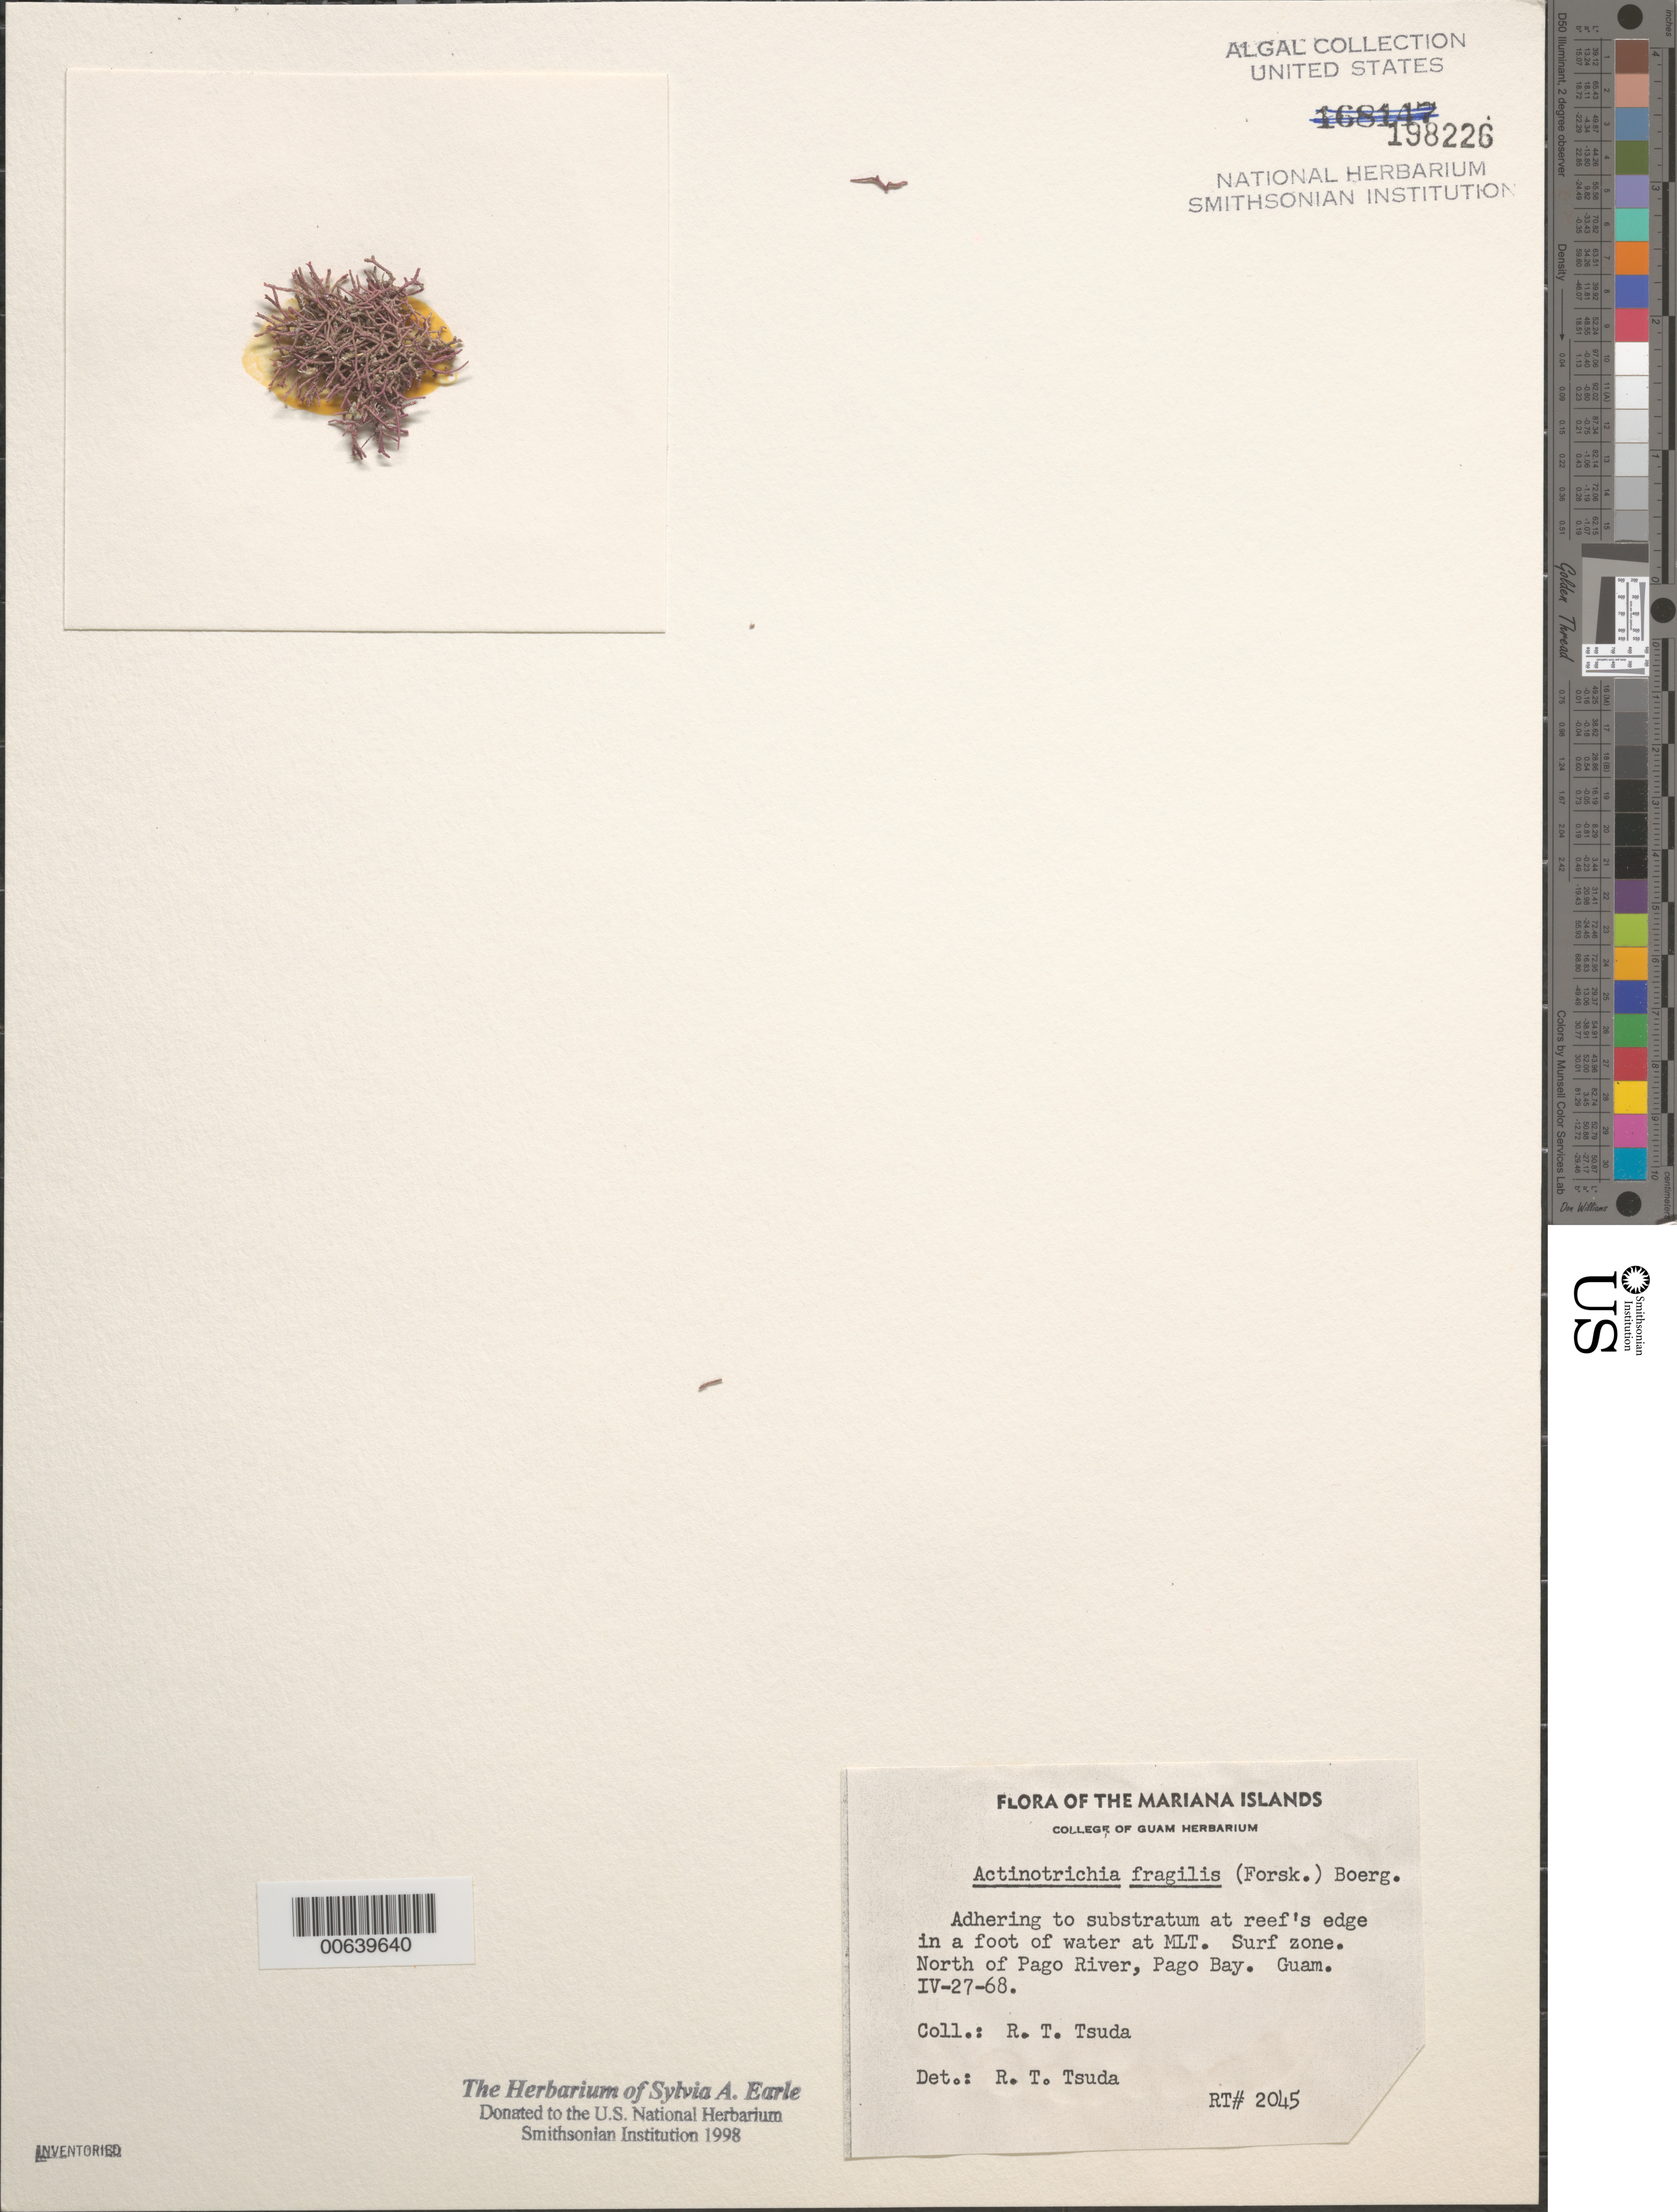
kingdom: Plantae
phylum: Rhodophyta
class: Florideophyceae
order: Nemaliales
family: Galaxauraceae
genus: Actinotrichia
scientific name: Actinotrichia fragilis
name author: (Forssk.) Børgesen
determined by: Tsuda, R. T.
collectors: R. Tsuda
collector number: Rt 2045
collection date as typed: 27 Apr 1968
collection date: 1968-04-27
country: Guam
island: Guam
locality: Pago Bay north of Pago River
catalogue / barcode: US 198226